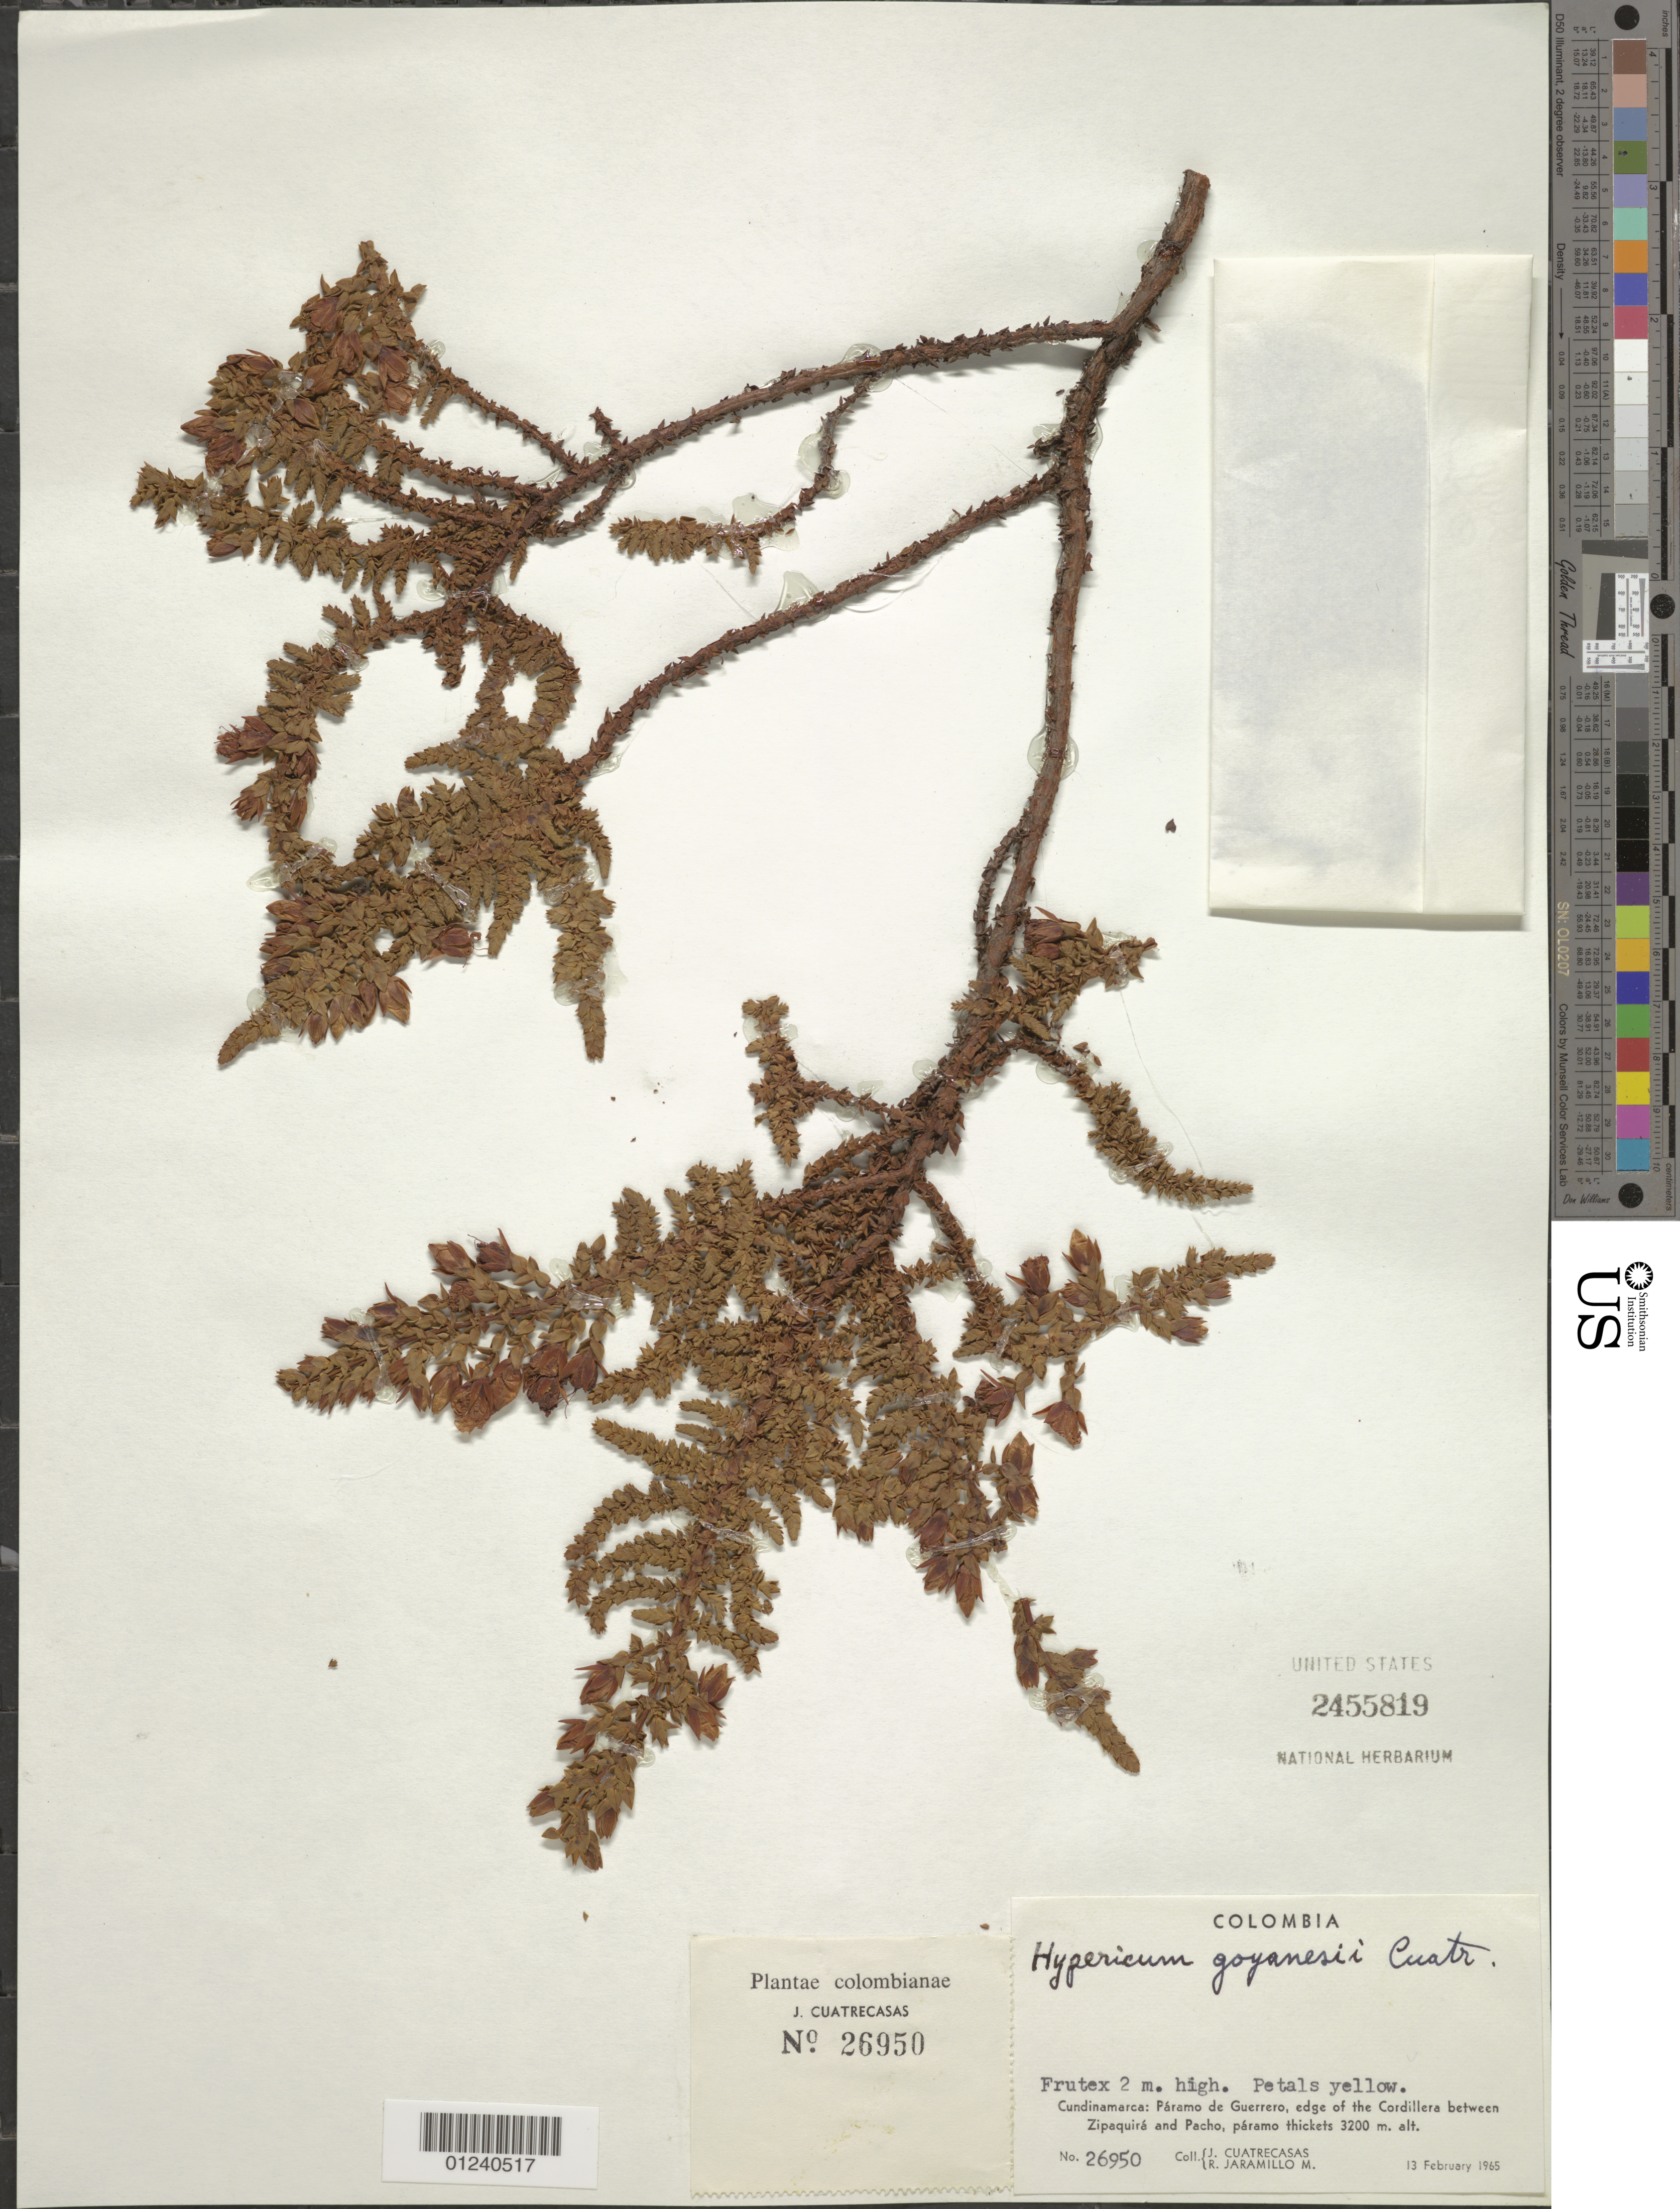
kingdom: Plantae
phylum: Tracheophyta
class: Magnoliopsida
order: Malpighiales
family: Hypericaceae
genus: Hypericum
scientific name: Hypericum goyanesii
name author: Cuatrec.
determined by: Cuatrecasas, J.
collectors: J. Cuatrecasas & R. Jaramillo M.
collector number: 26950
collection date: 1965-02-13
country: Colombia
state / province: Cundinamarca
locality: Páramo de Guerrero, edge of the Cordillera between Zipaquirá and Pacho.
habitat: Paramo thickets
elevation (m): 3200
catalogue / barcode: US 2455819